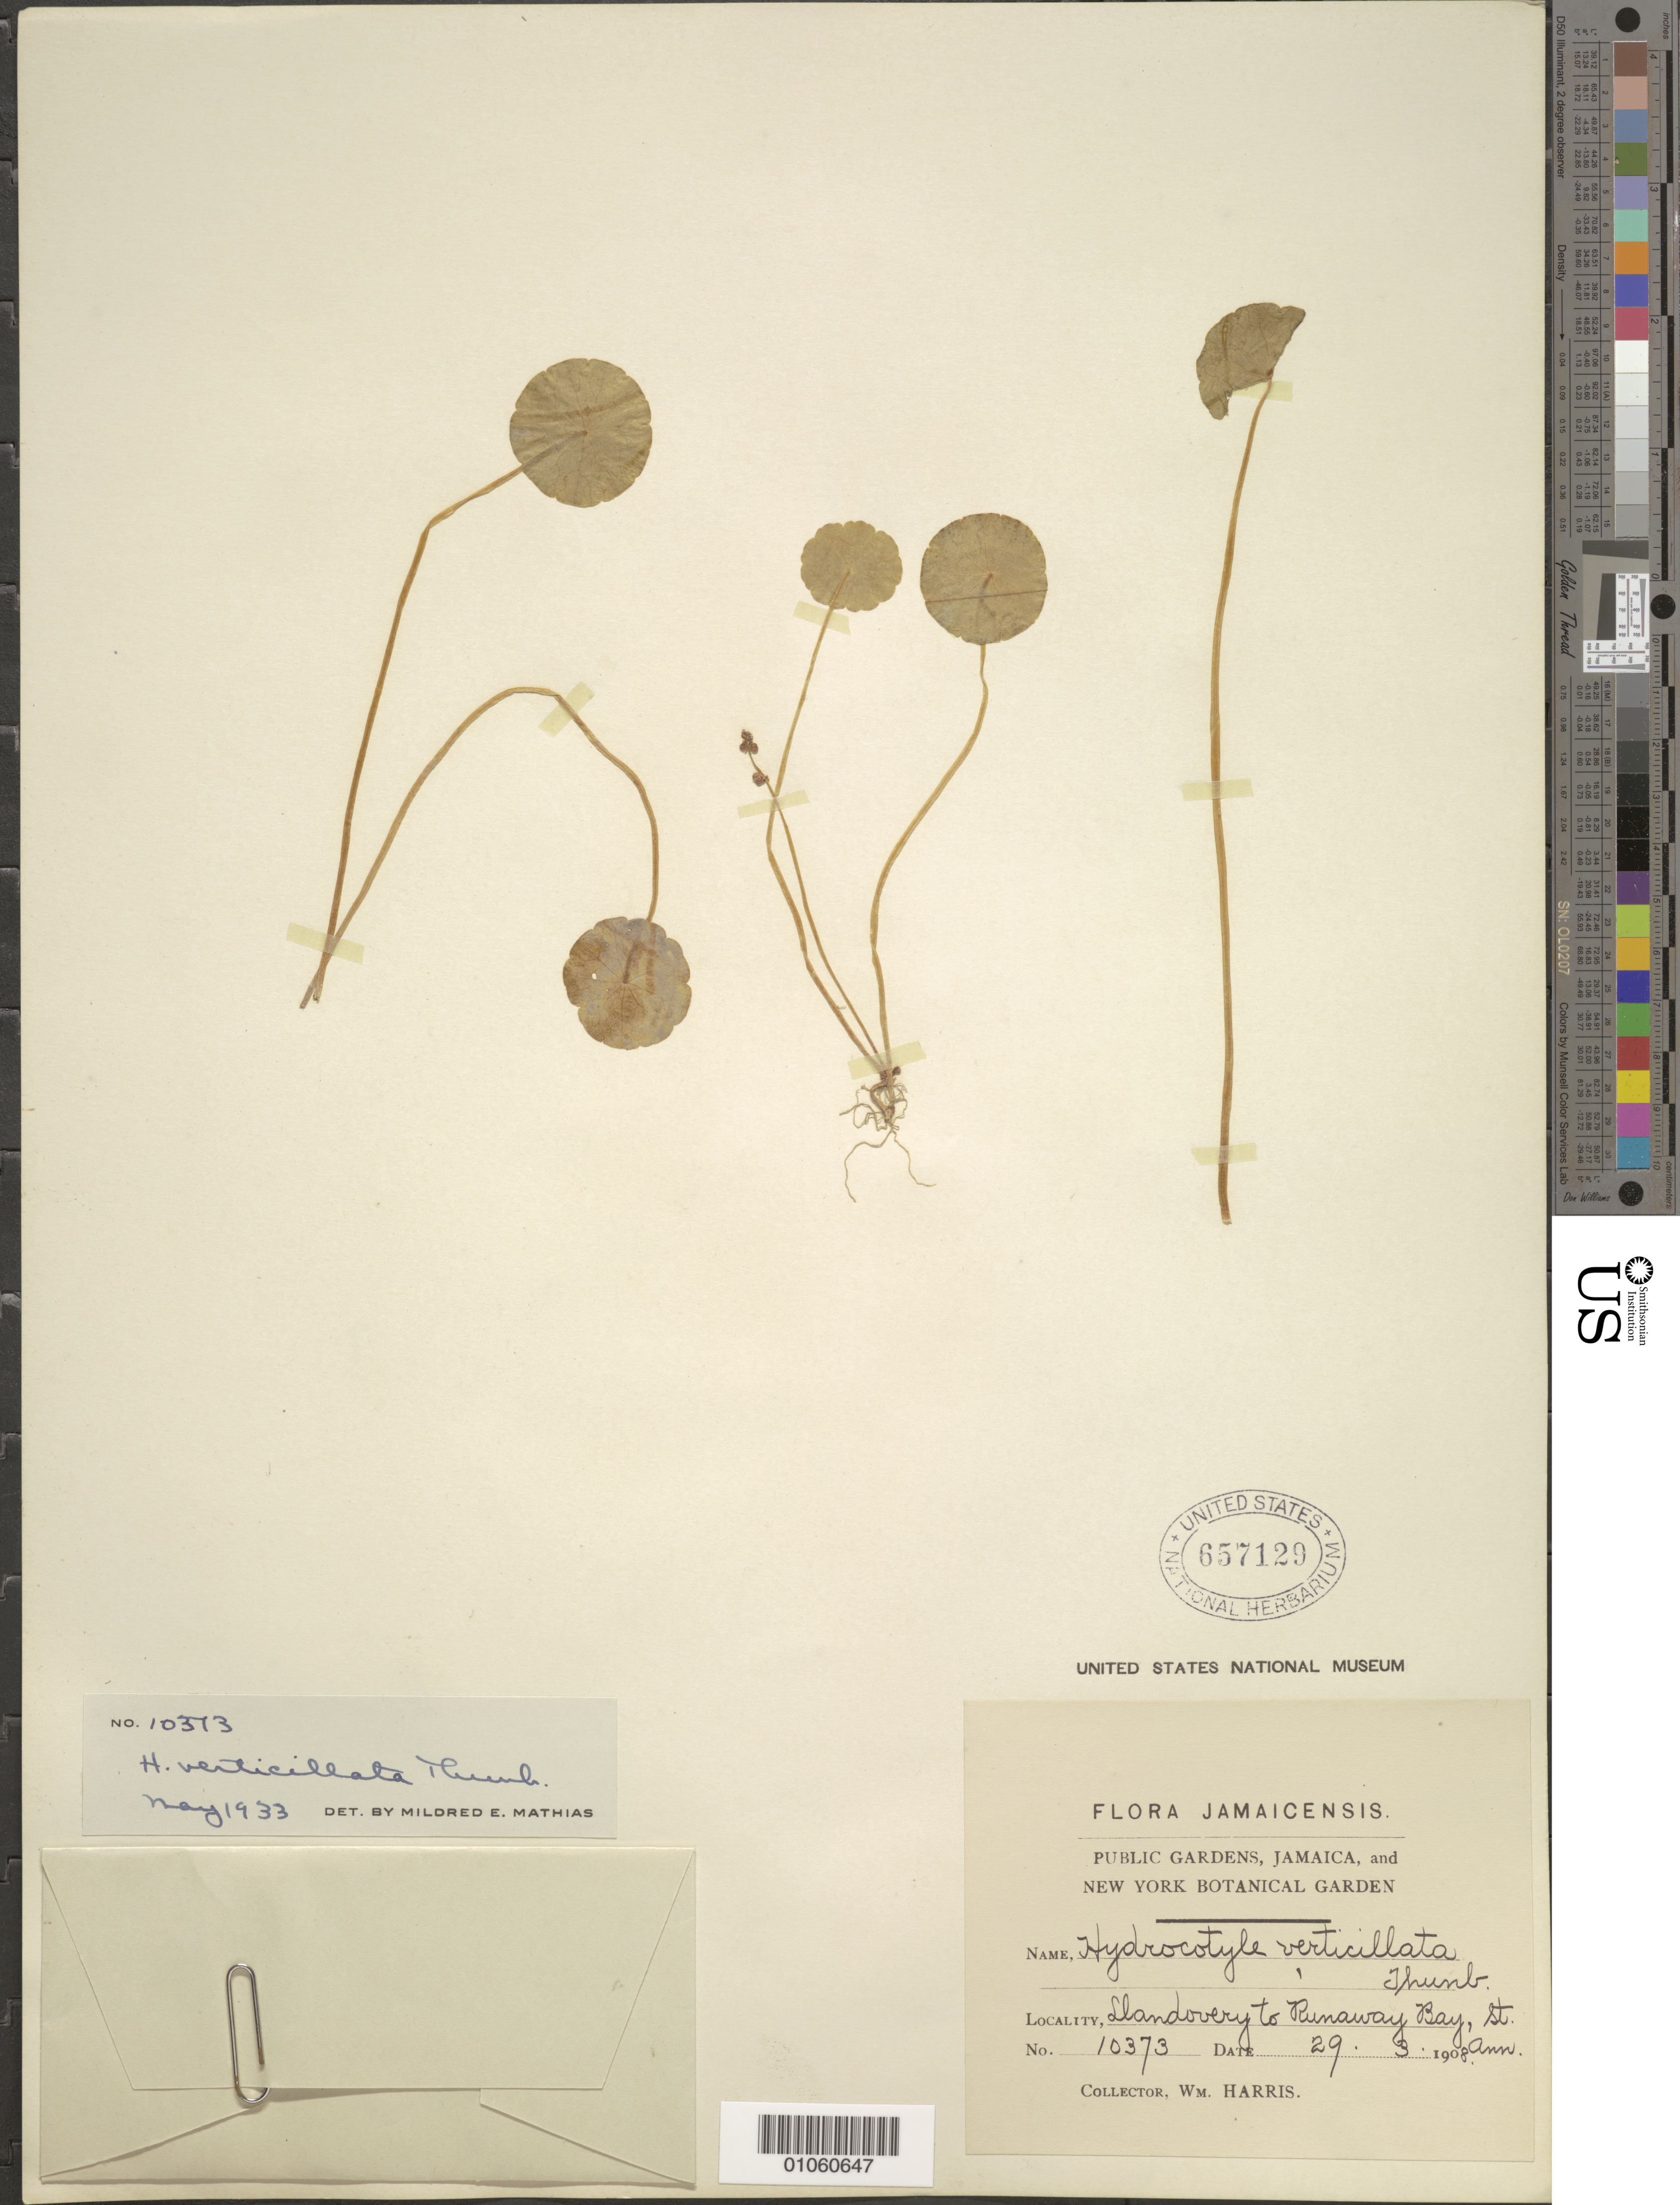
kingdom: Plantae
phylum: Tracheophyta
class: Magnoliopsida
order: Apiales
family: Araliaceae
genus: Hydrocotyle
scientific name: Hydrocotyle verticillata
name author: Thunb.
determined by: Mathias, M. E.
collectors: W. Harris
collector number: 10373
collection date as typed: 29 Mar 1908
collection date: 1908-03-29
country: Jamaica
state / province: Saint Ann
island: Jamaica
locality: Llandovery to Runaway Bay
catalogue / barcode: US 657129